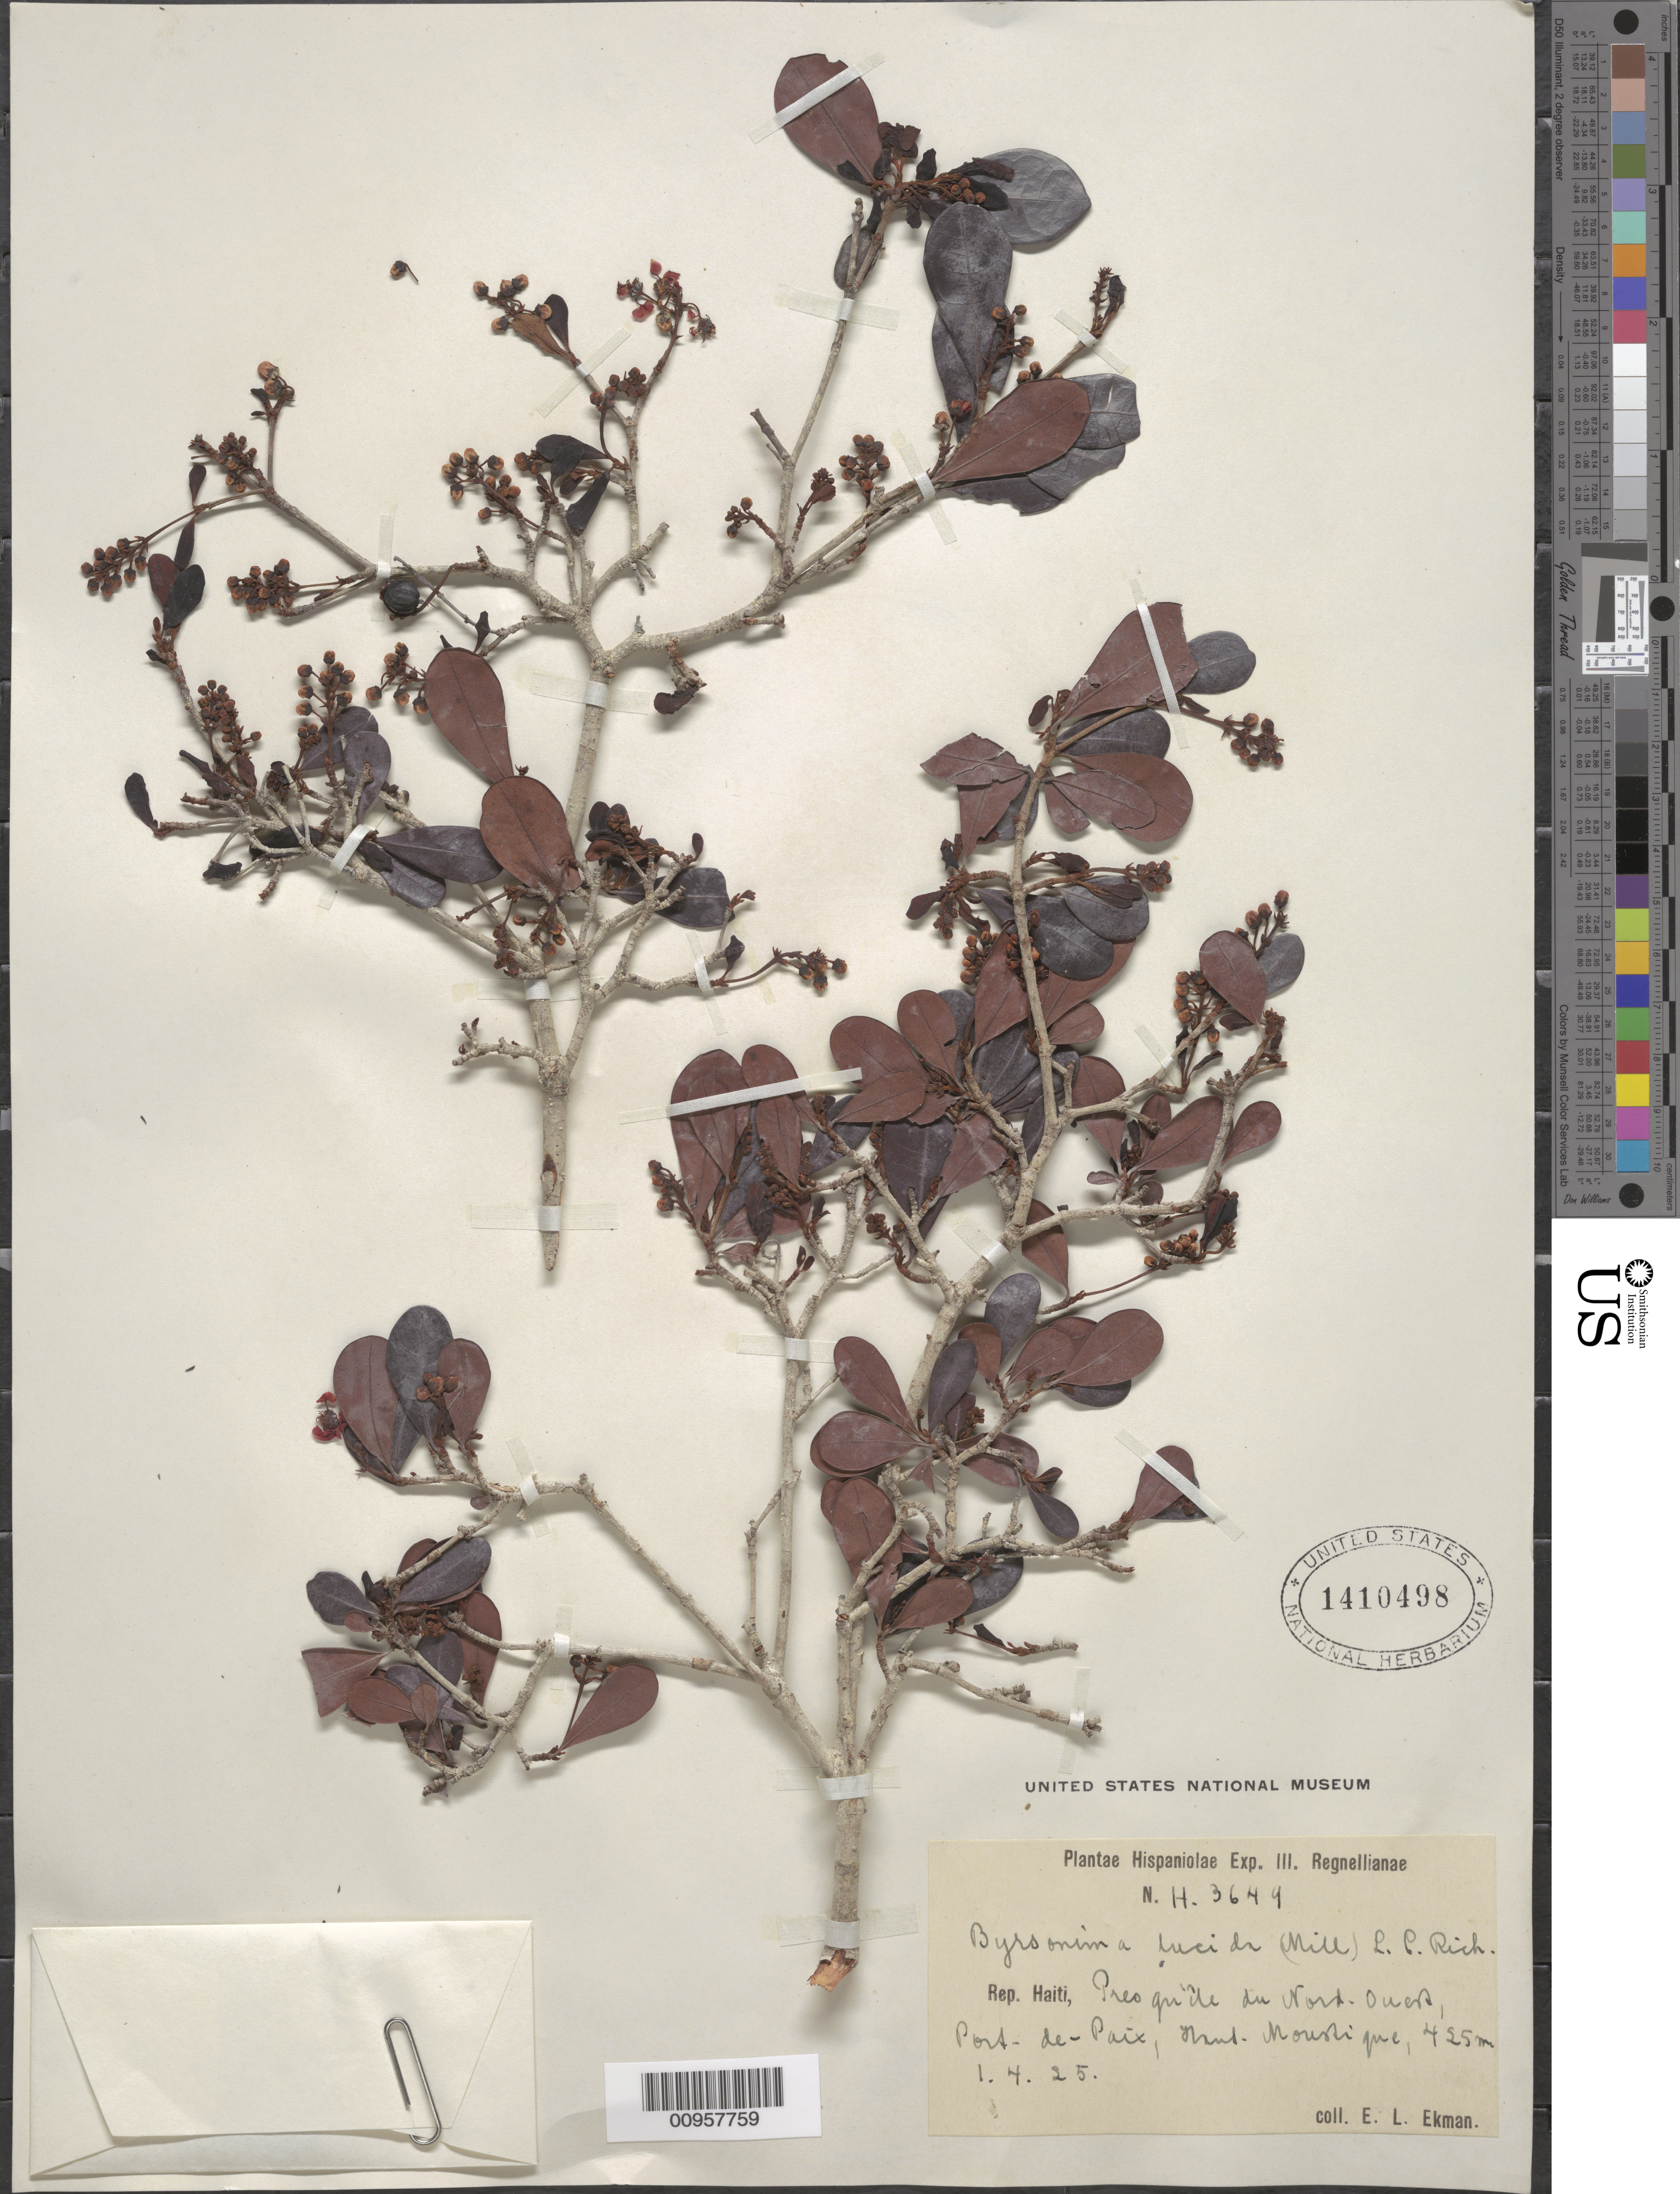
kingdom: Plantae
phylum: Tracheophyta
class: Magnoliopsida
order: Malpighiales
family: Malpighiaceae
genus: Byrsonima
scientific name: Byrsonima lucida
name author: (Mill.) DC.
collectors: E. L. Ekman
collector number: H 3649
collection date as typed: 01 Apr 1925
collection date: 1925-04-01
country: Haiti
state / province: Nord-Óuest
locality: Port de Paix, Mont Moutique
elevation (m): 425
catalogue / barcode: US 1410498